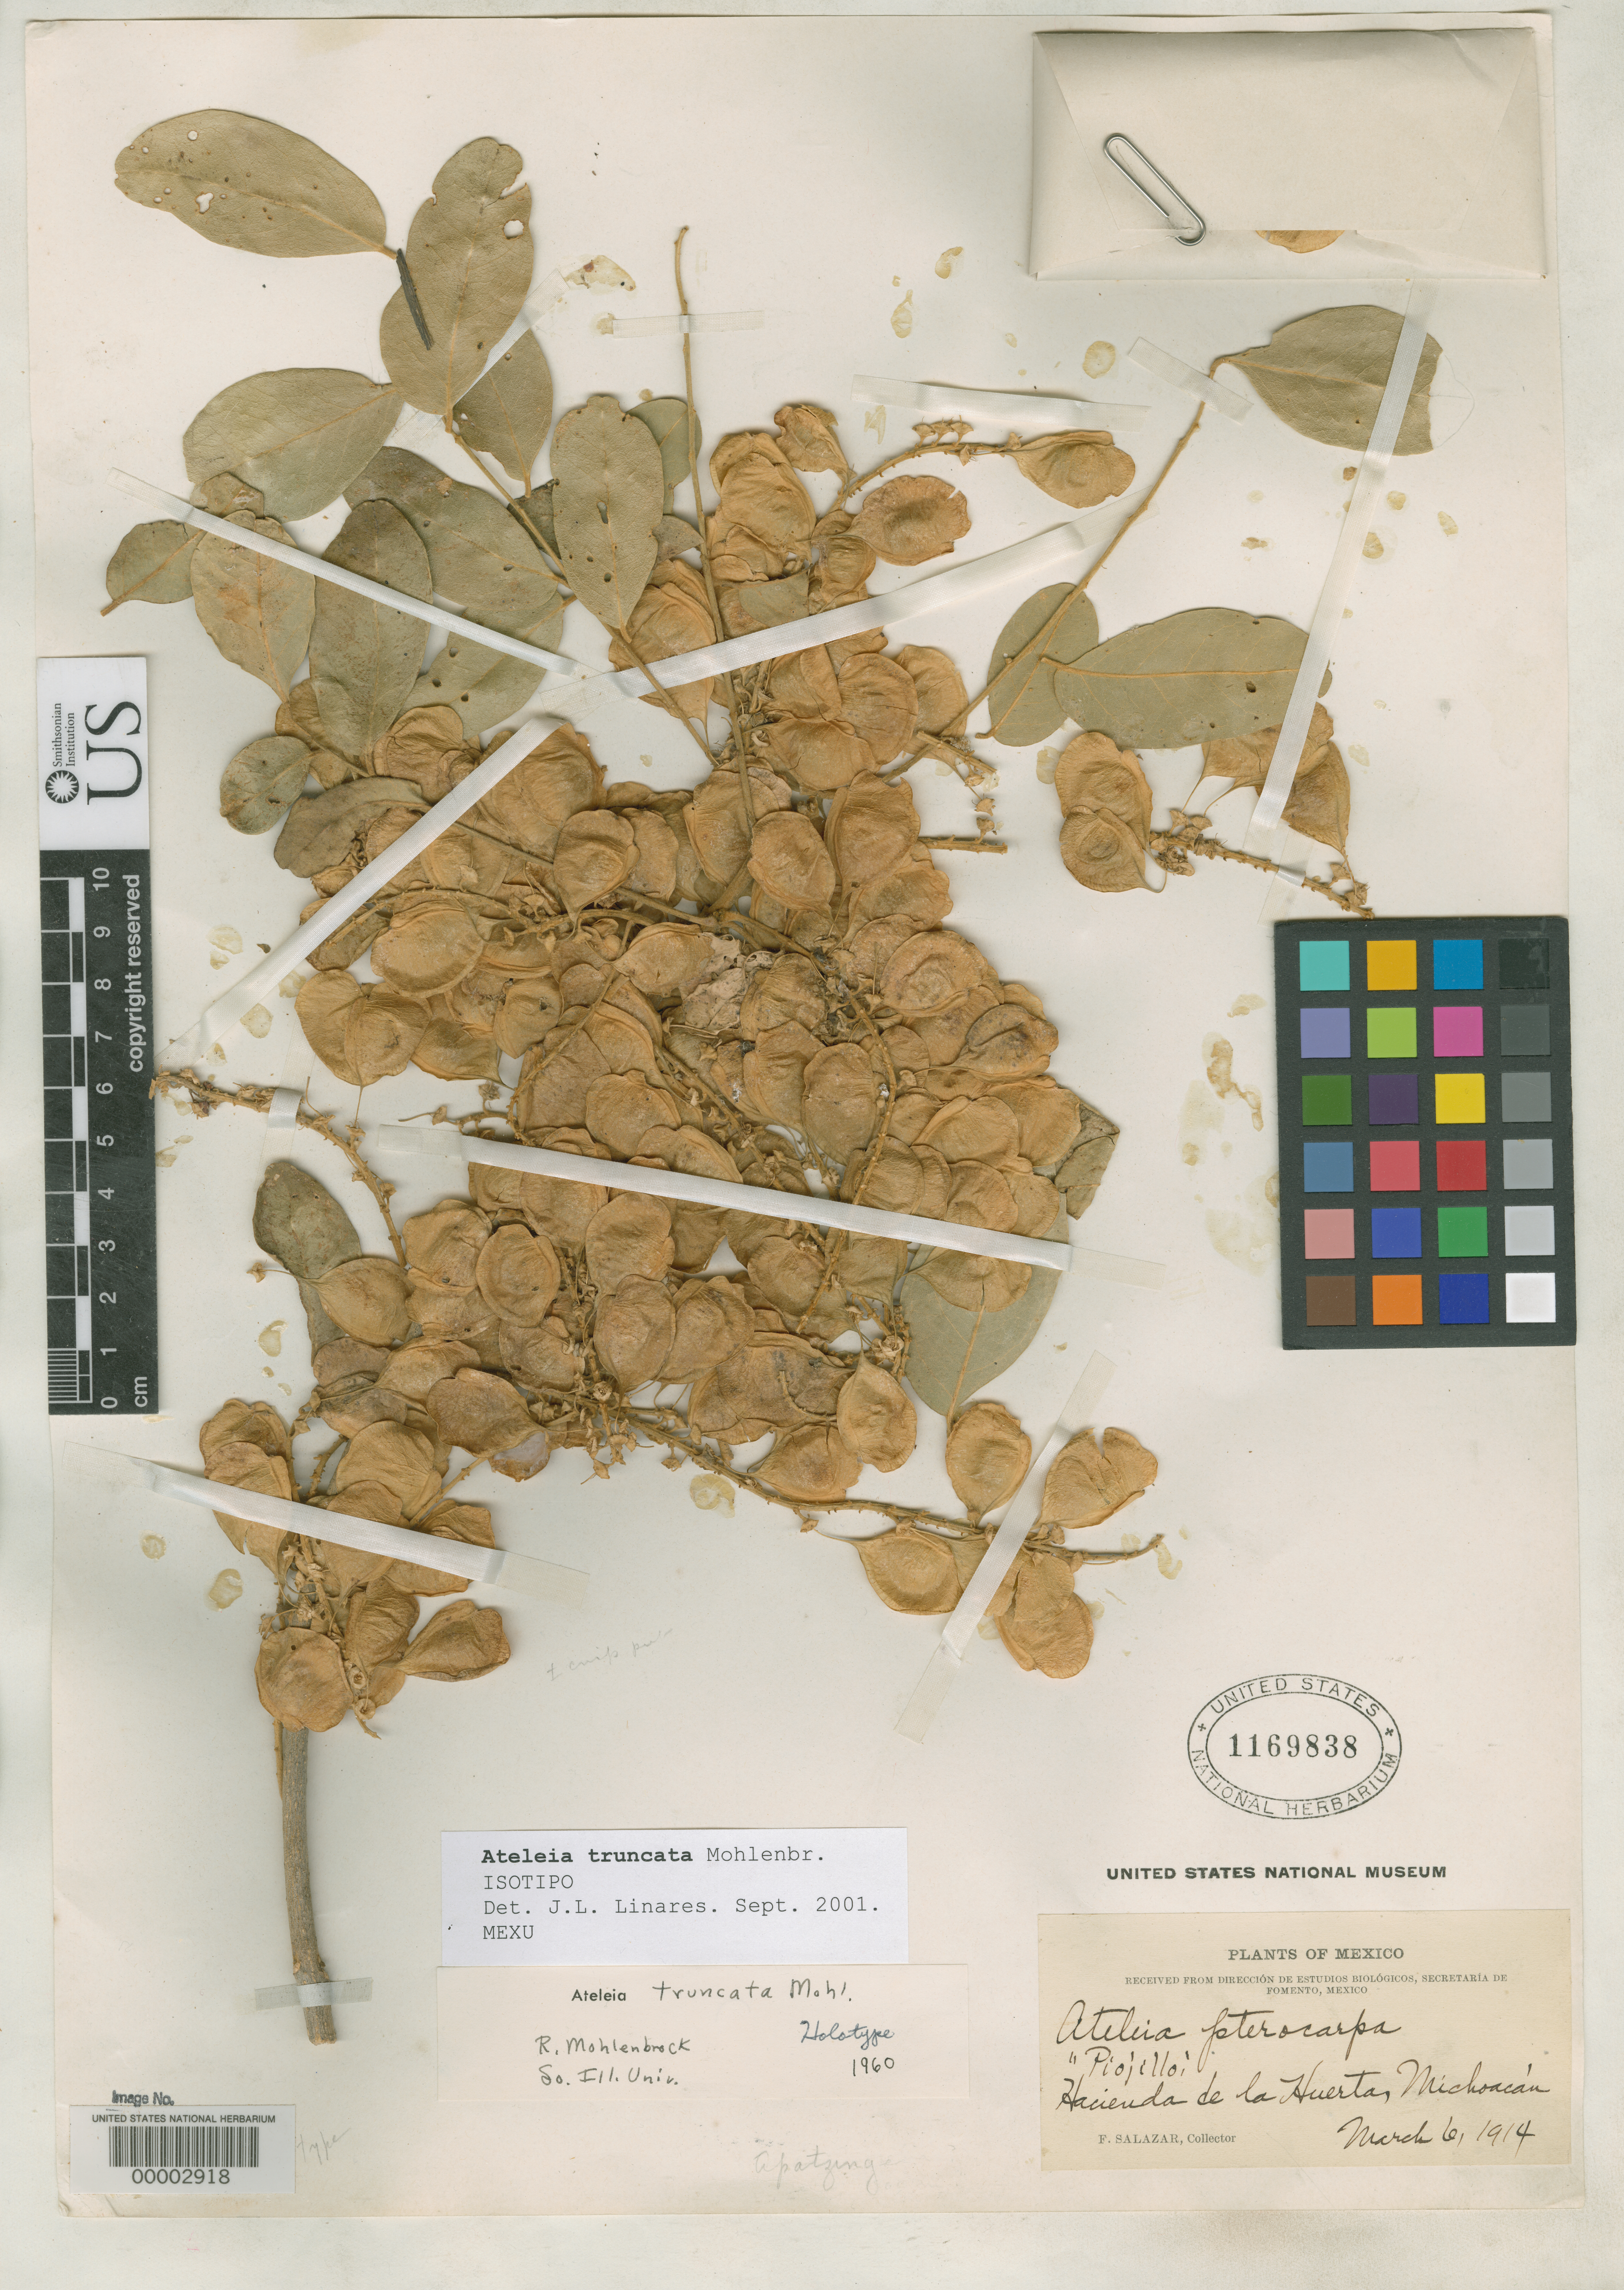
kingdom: Plantae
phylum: Tracheophyta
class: Magnoliopsida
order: Fabales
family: Fabaceae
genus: Ateleia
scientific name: Ateleia truncata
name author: Mohlenbr.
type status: Type Collection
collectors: F. Salazar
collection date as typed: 06 Mar 1914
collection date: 1914-03-06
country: Mexico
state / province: Michoacán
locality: Hacienda de la Huerta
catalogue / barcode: US 1169838